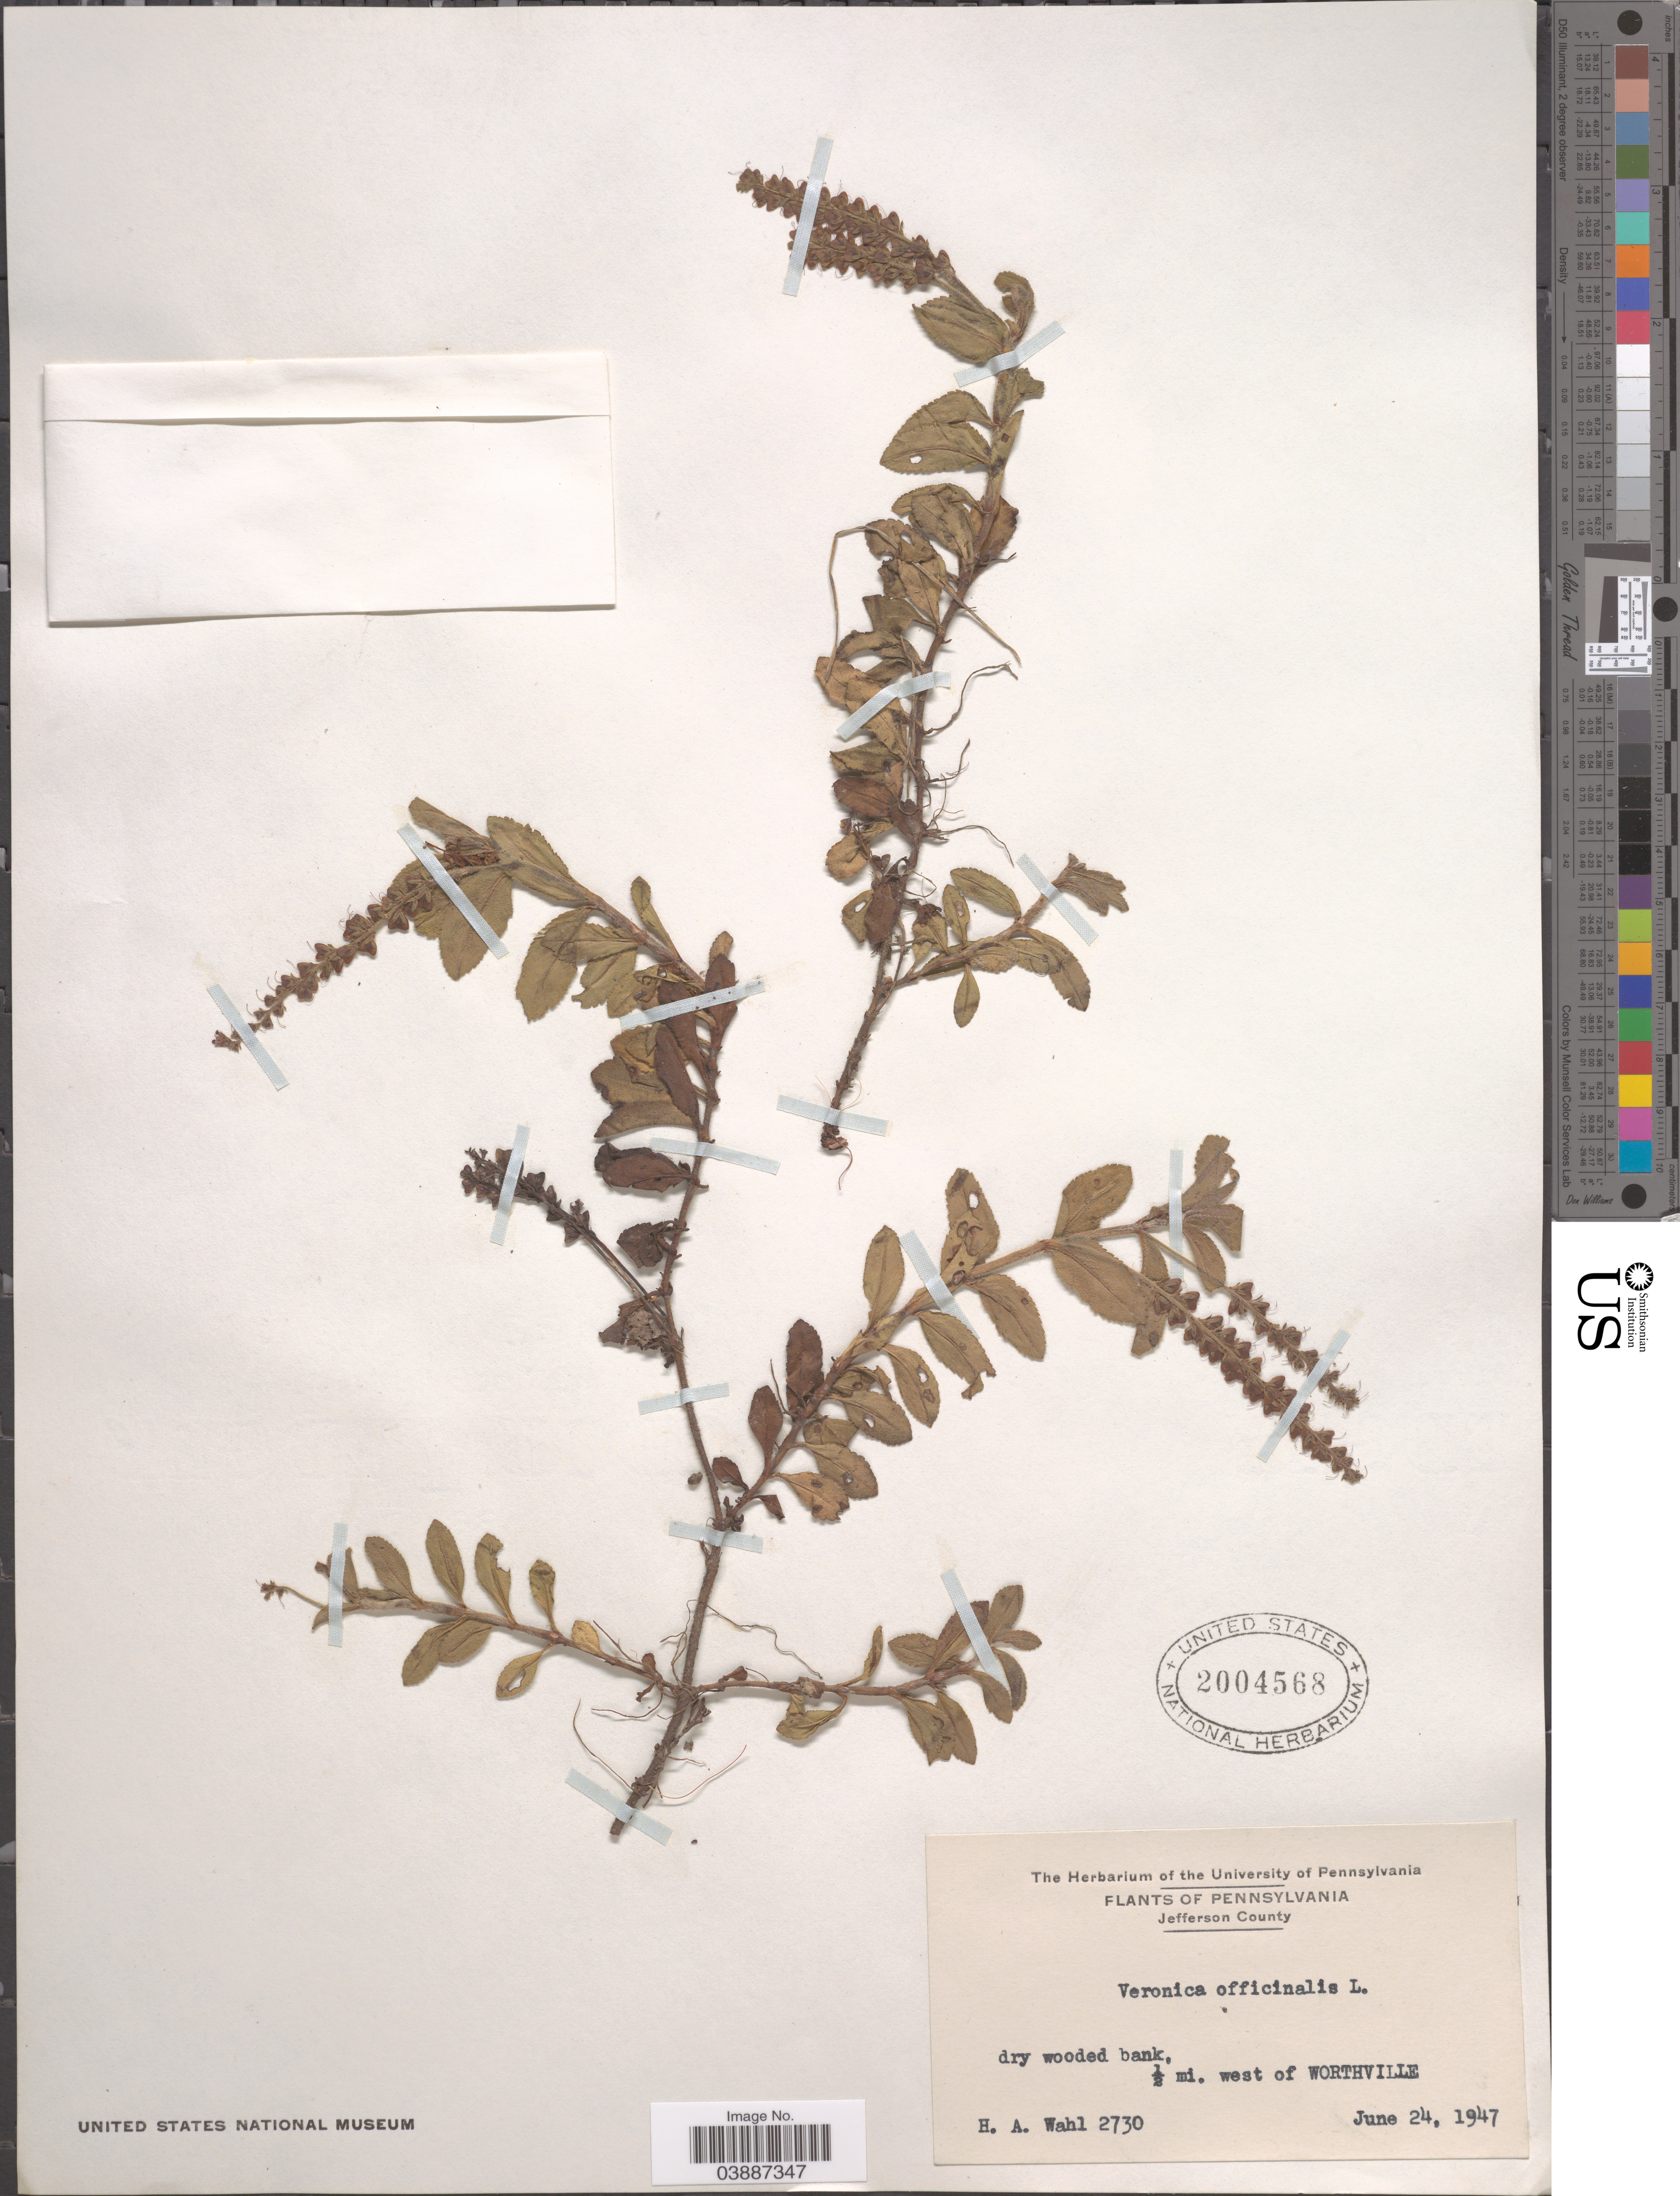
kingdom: Plantae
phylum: Tracheophyta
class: Magnoliopsida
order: Lamiales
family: Plantaginaceae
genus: Veronica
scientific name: Veronica officinalis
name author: L.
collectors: H. A. Wahl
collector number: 2730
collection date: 1947-06-24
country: United States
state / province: Pennsylvania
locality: Jefferson County. ½ mi. west of Worthville.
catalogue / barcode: US 2004568